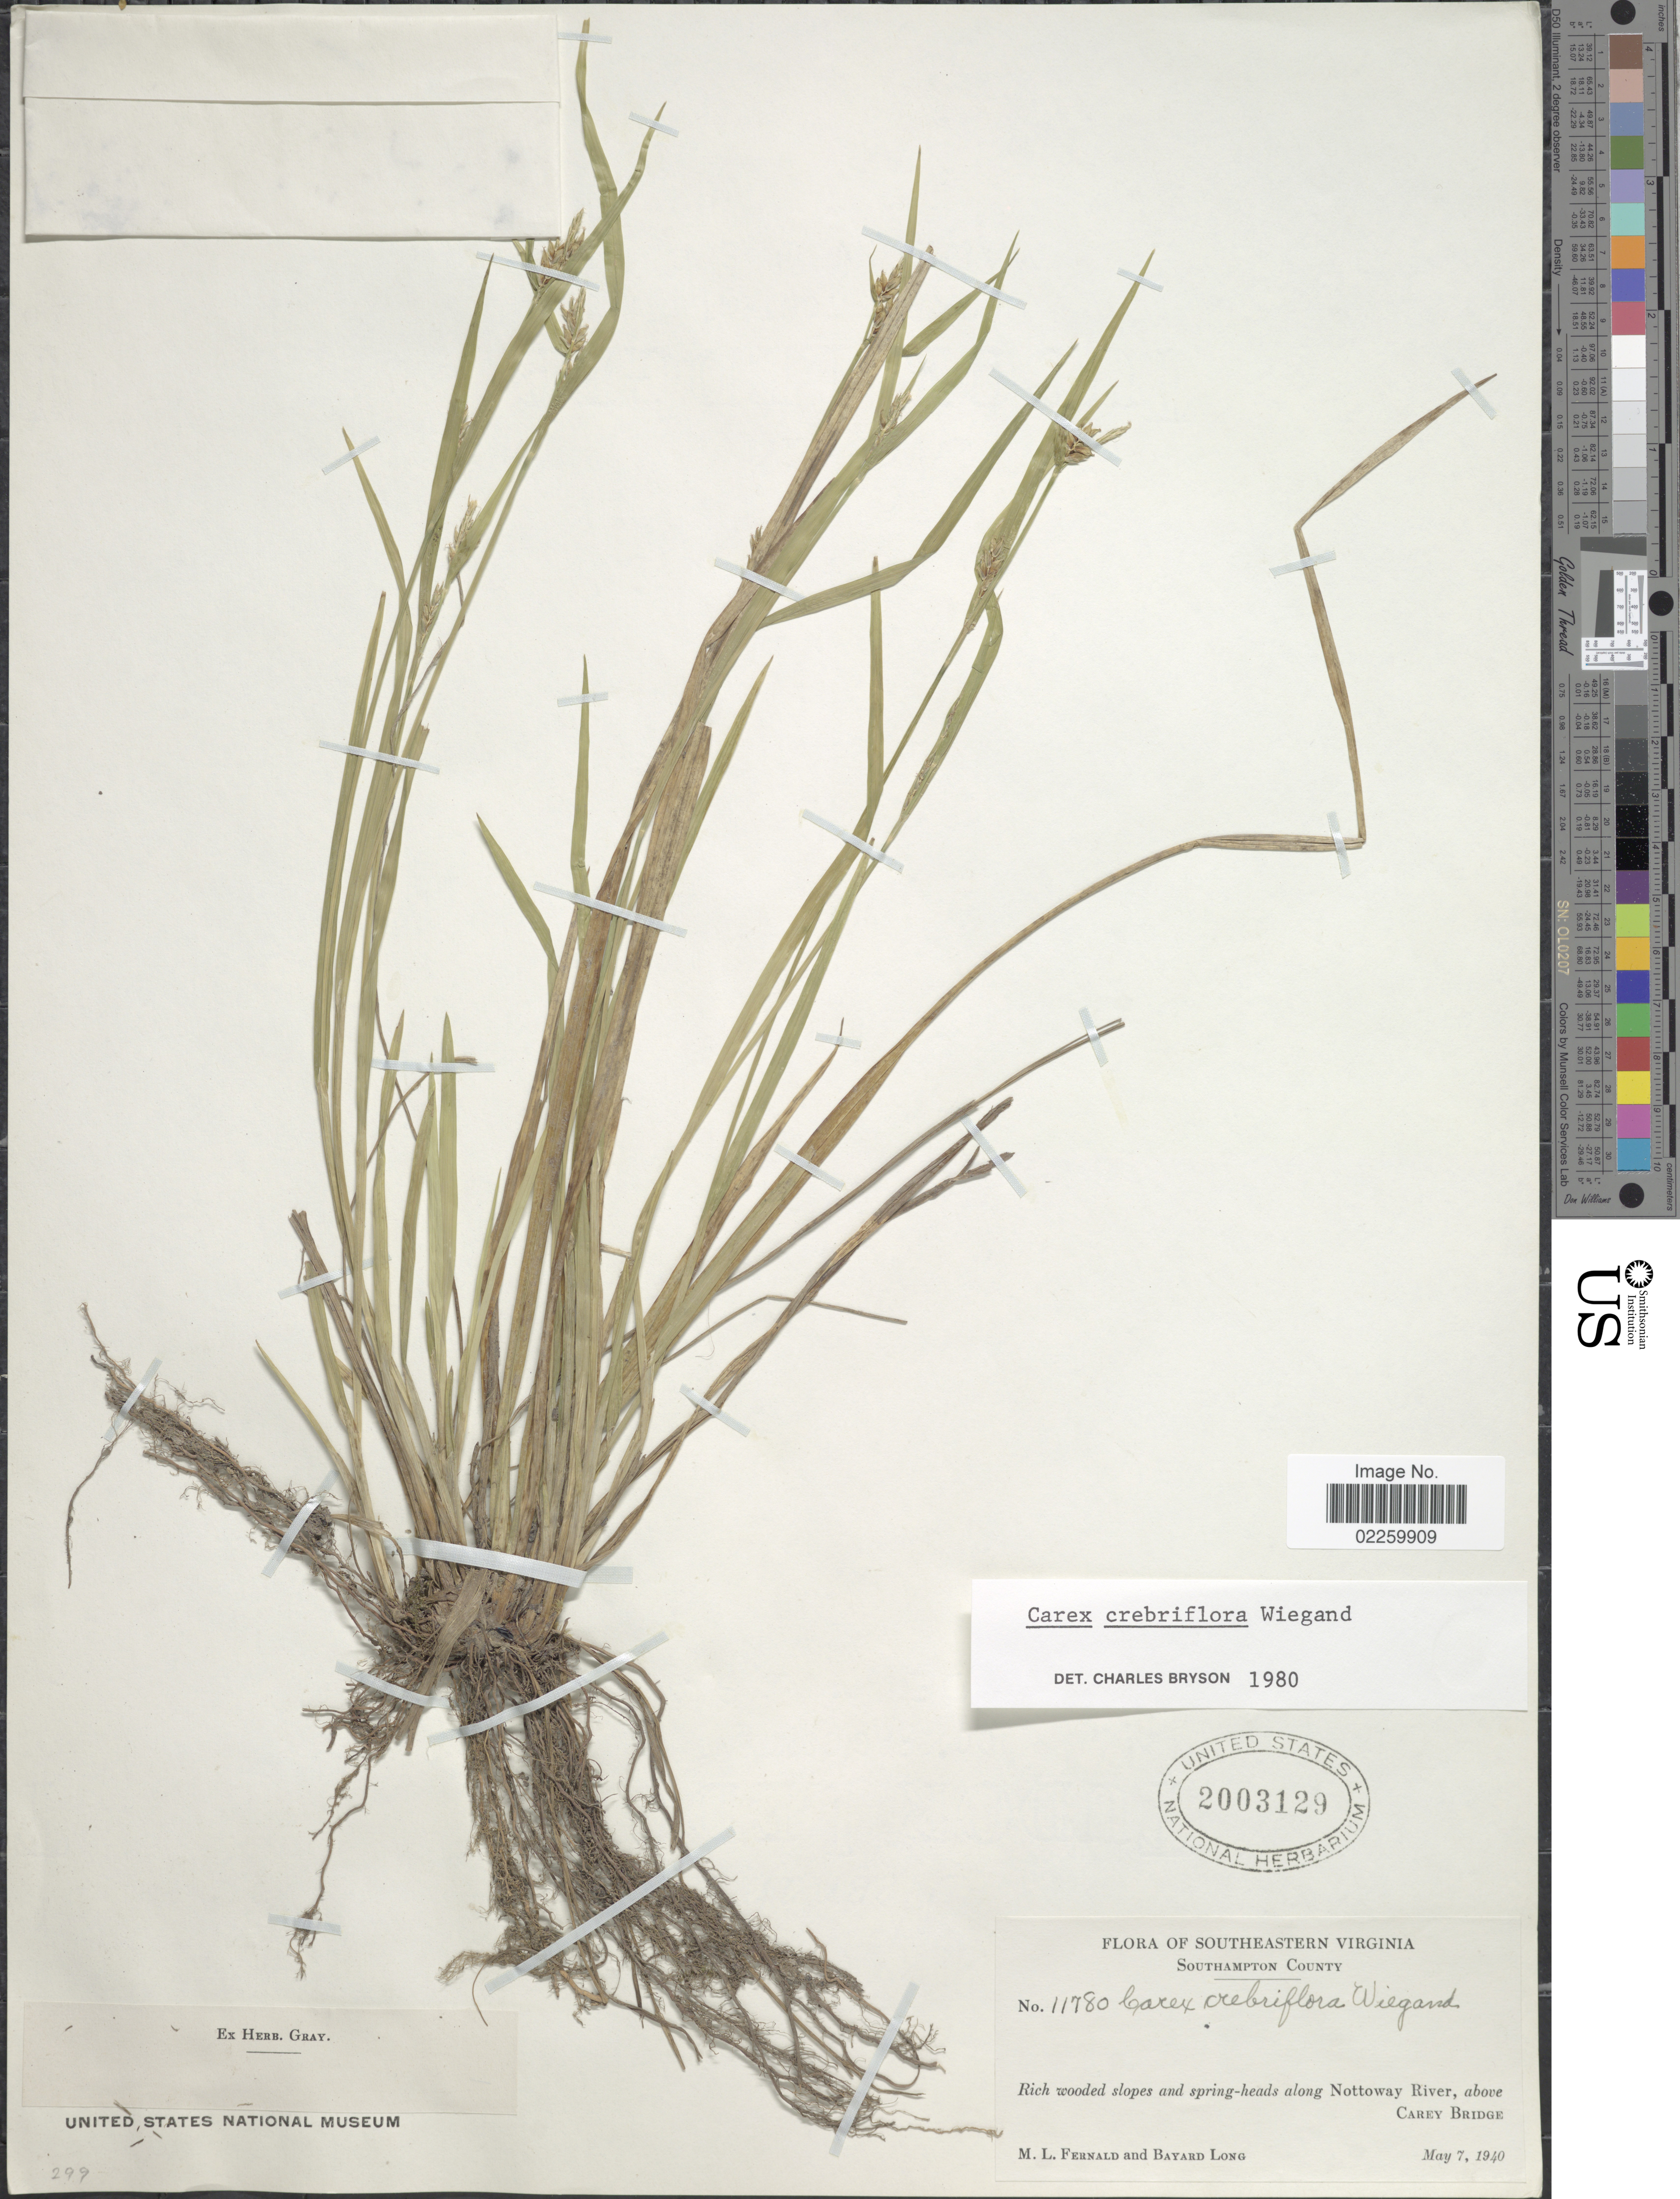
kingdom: Plantae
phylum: Tracheophyta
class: Liliopsida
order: Poales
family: Cyperaceae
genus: Carex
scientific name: Carex crebriflora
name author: Wiegand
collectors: M. L. Fernald & B. Long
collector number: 11780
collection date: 1940-05-07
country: United States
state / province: Virginia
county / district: Southampton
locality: Southeastern Virginia, Southampton, Rich wooded slopes and spring-heads along Nottoway River, above Carey Bridge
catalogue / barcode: US 2003129